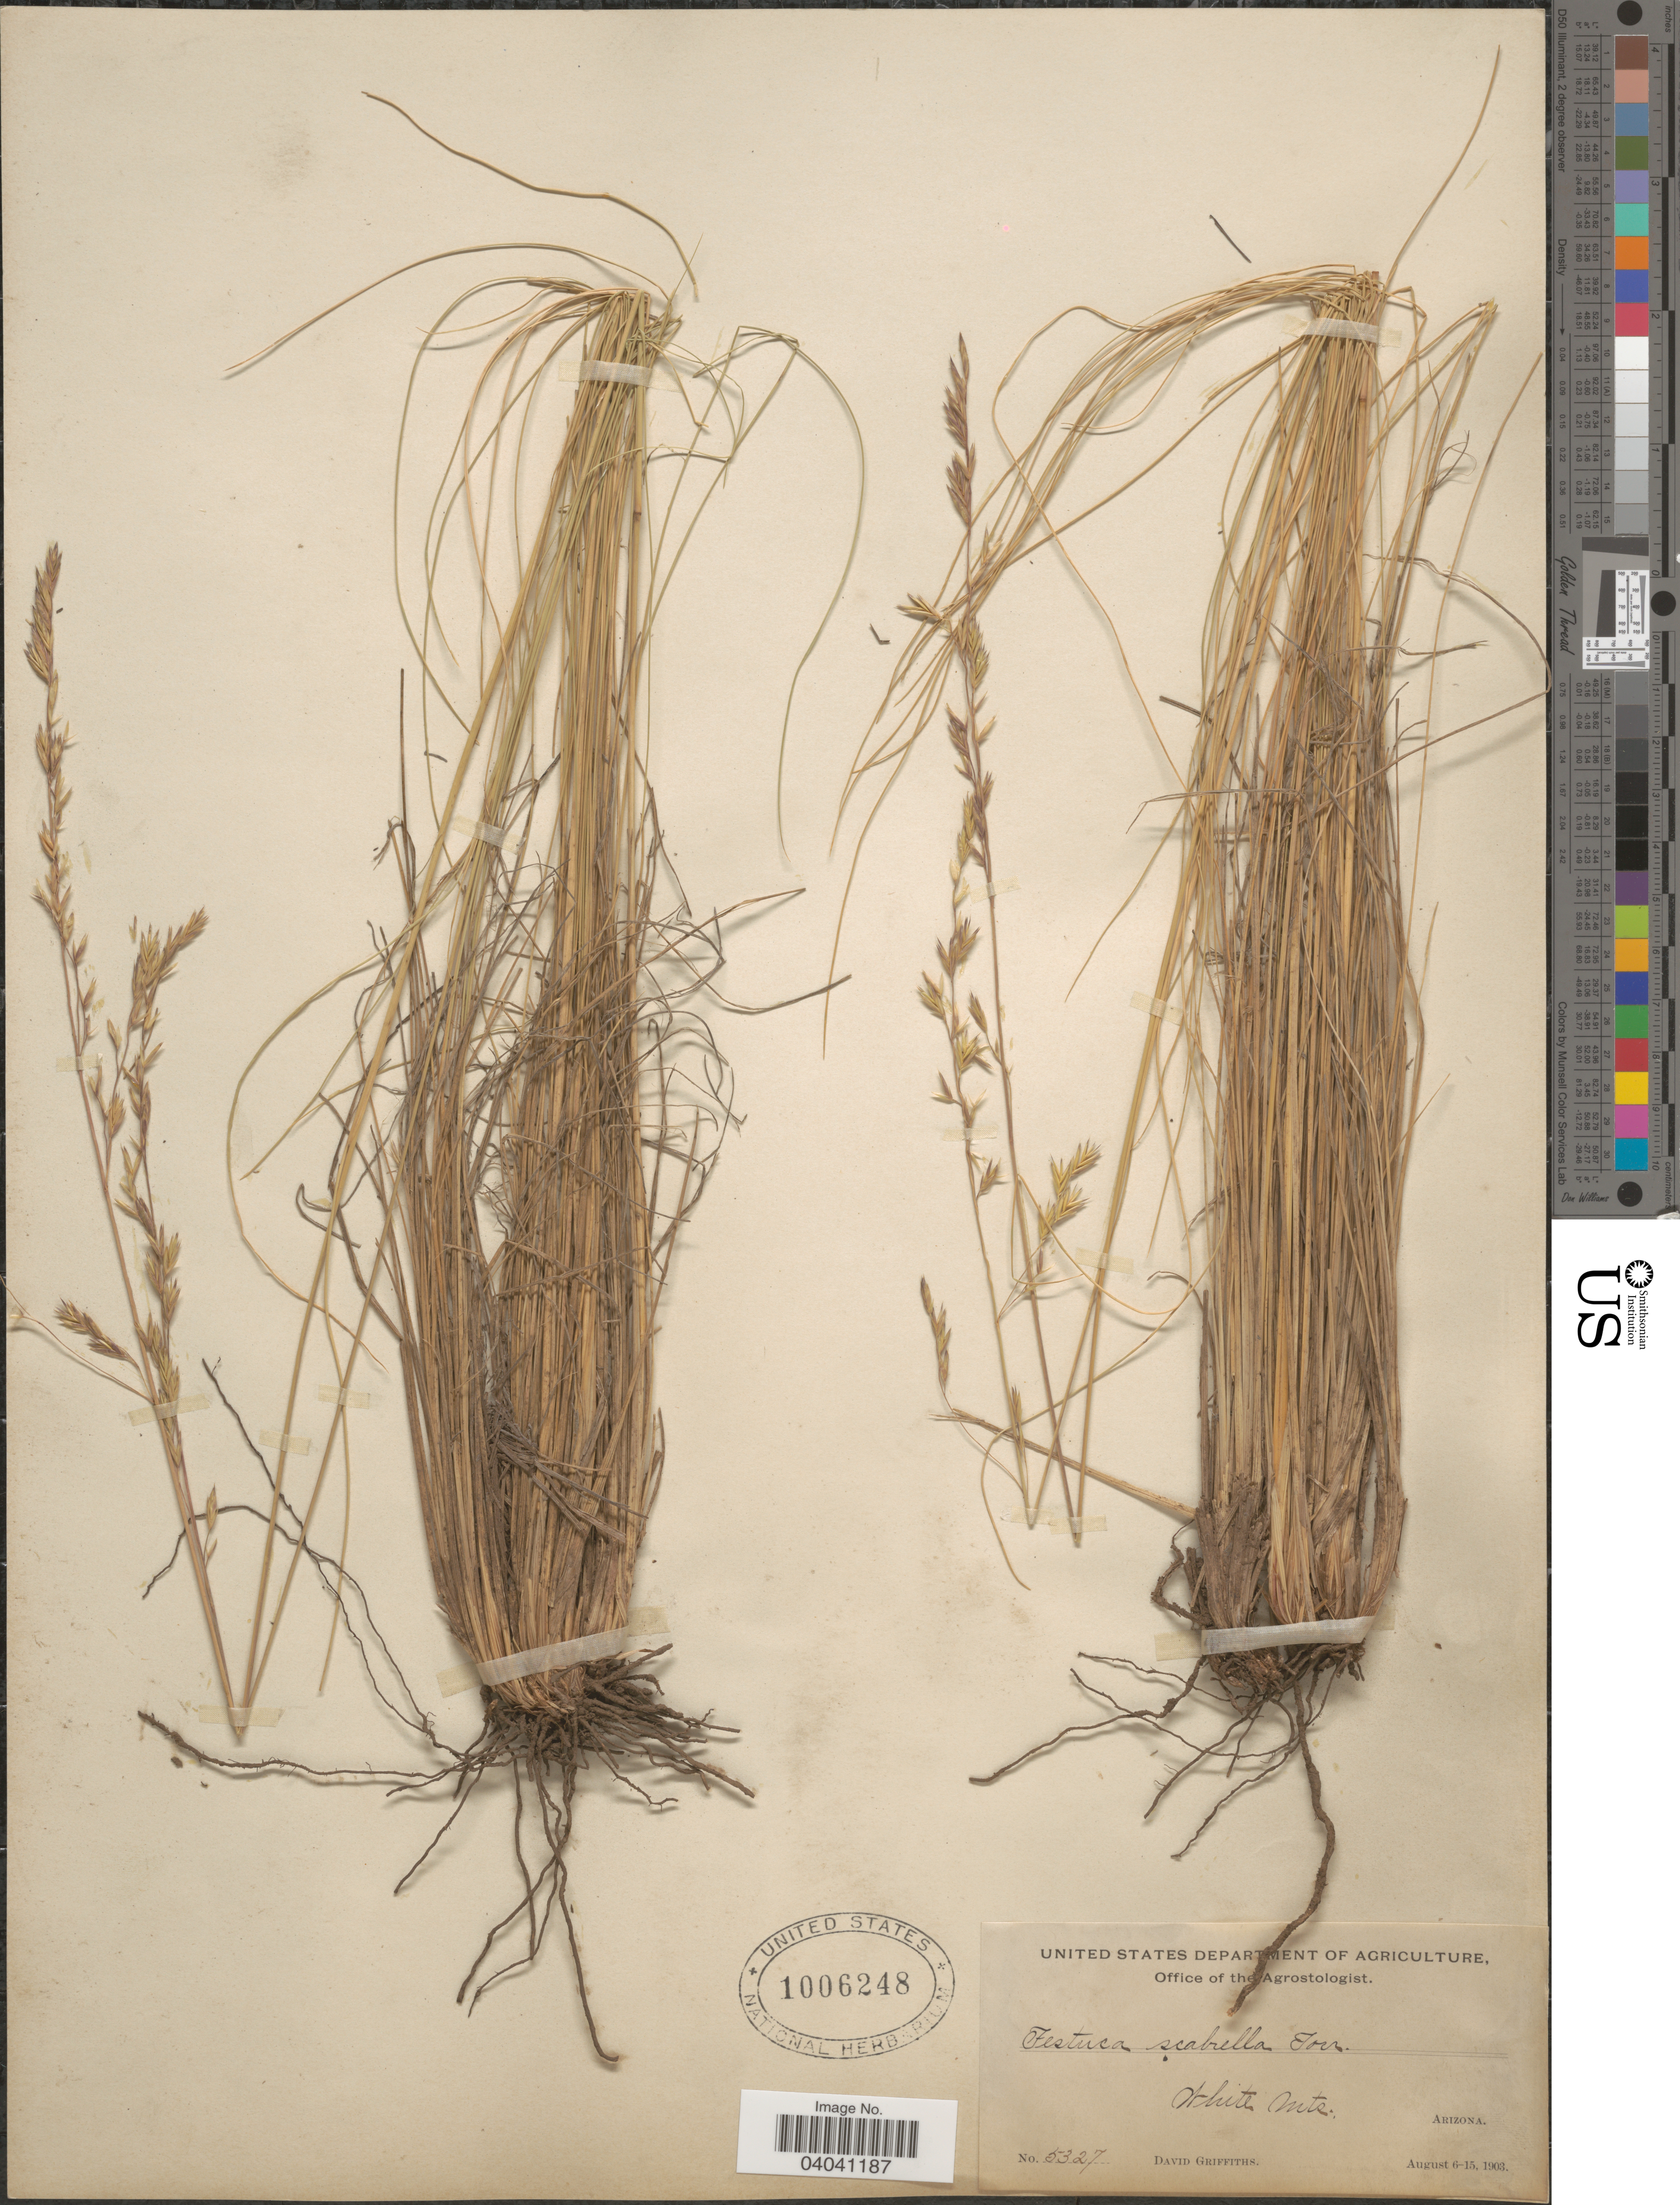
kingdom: Plantae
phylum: Tracheophyta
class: Liliopsida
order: Poales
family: Poaceae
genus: Festuca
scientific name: Festuca arizonica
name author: Vasey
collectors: D. Griffiths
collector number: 5327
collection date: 1903-08-06/1903-08-15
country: United States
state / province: Arizona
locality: White Mts.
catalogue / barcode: US 1006248